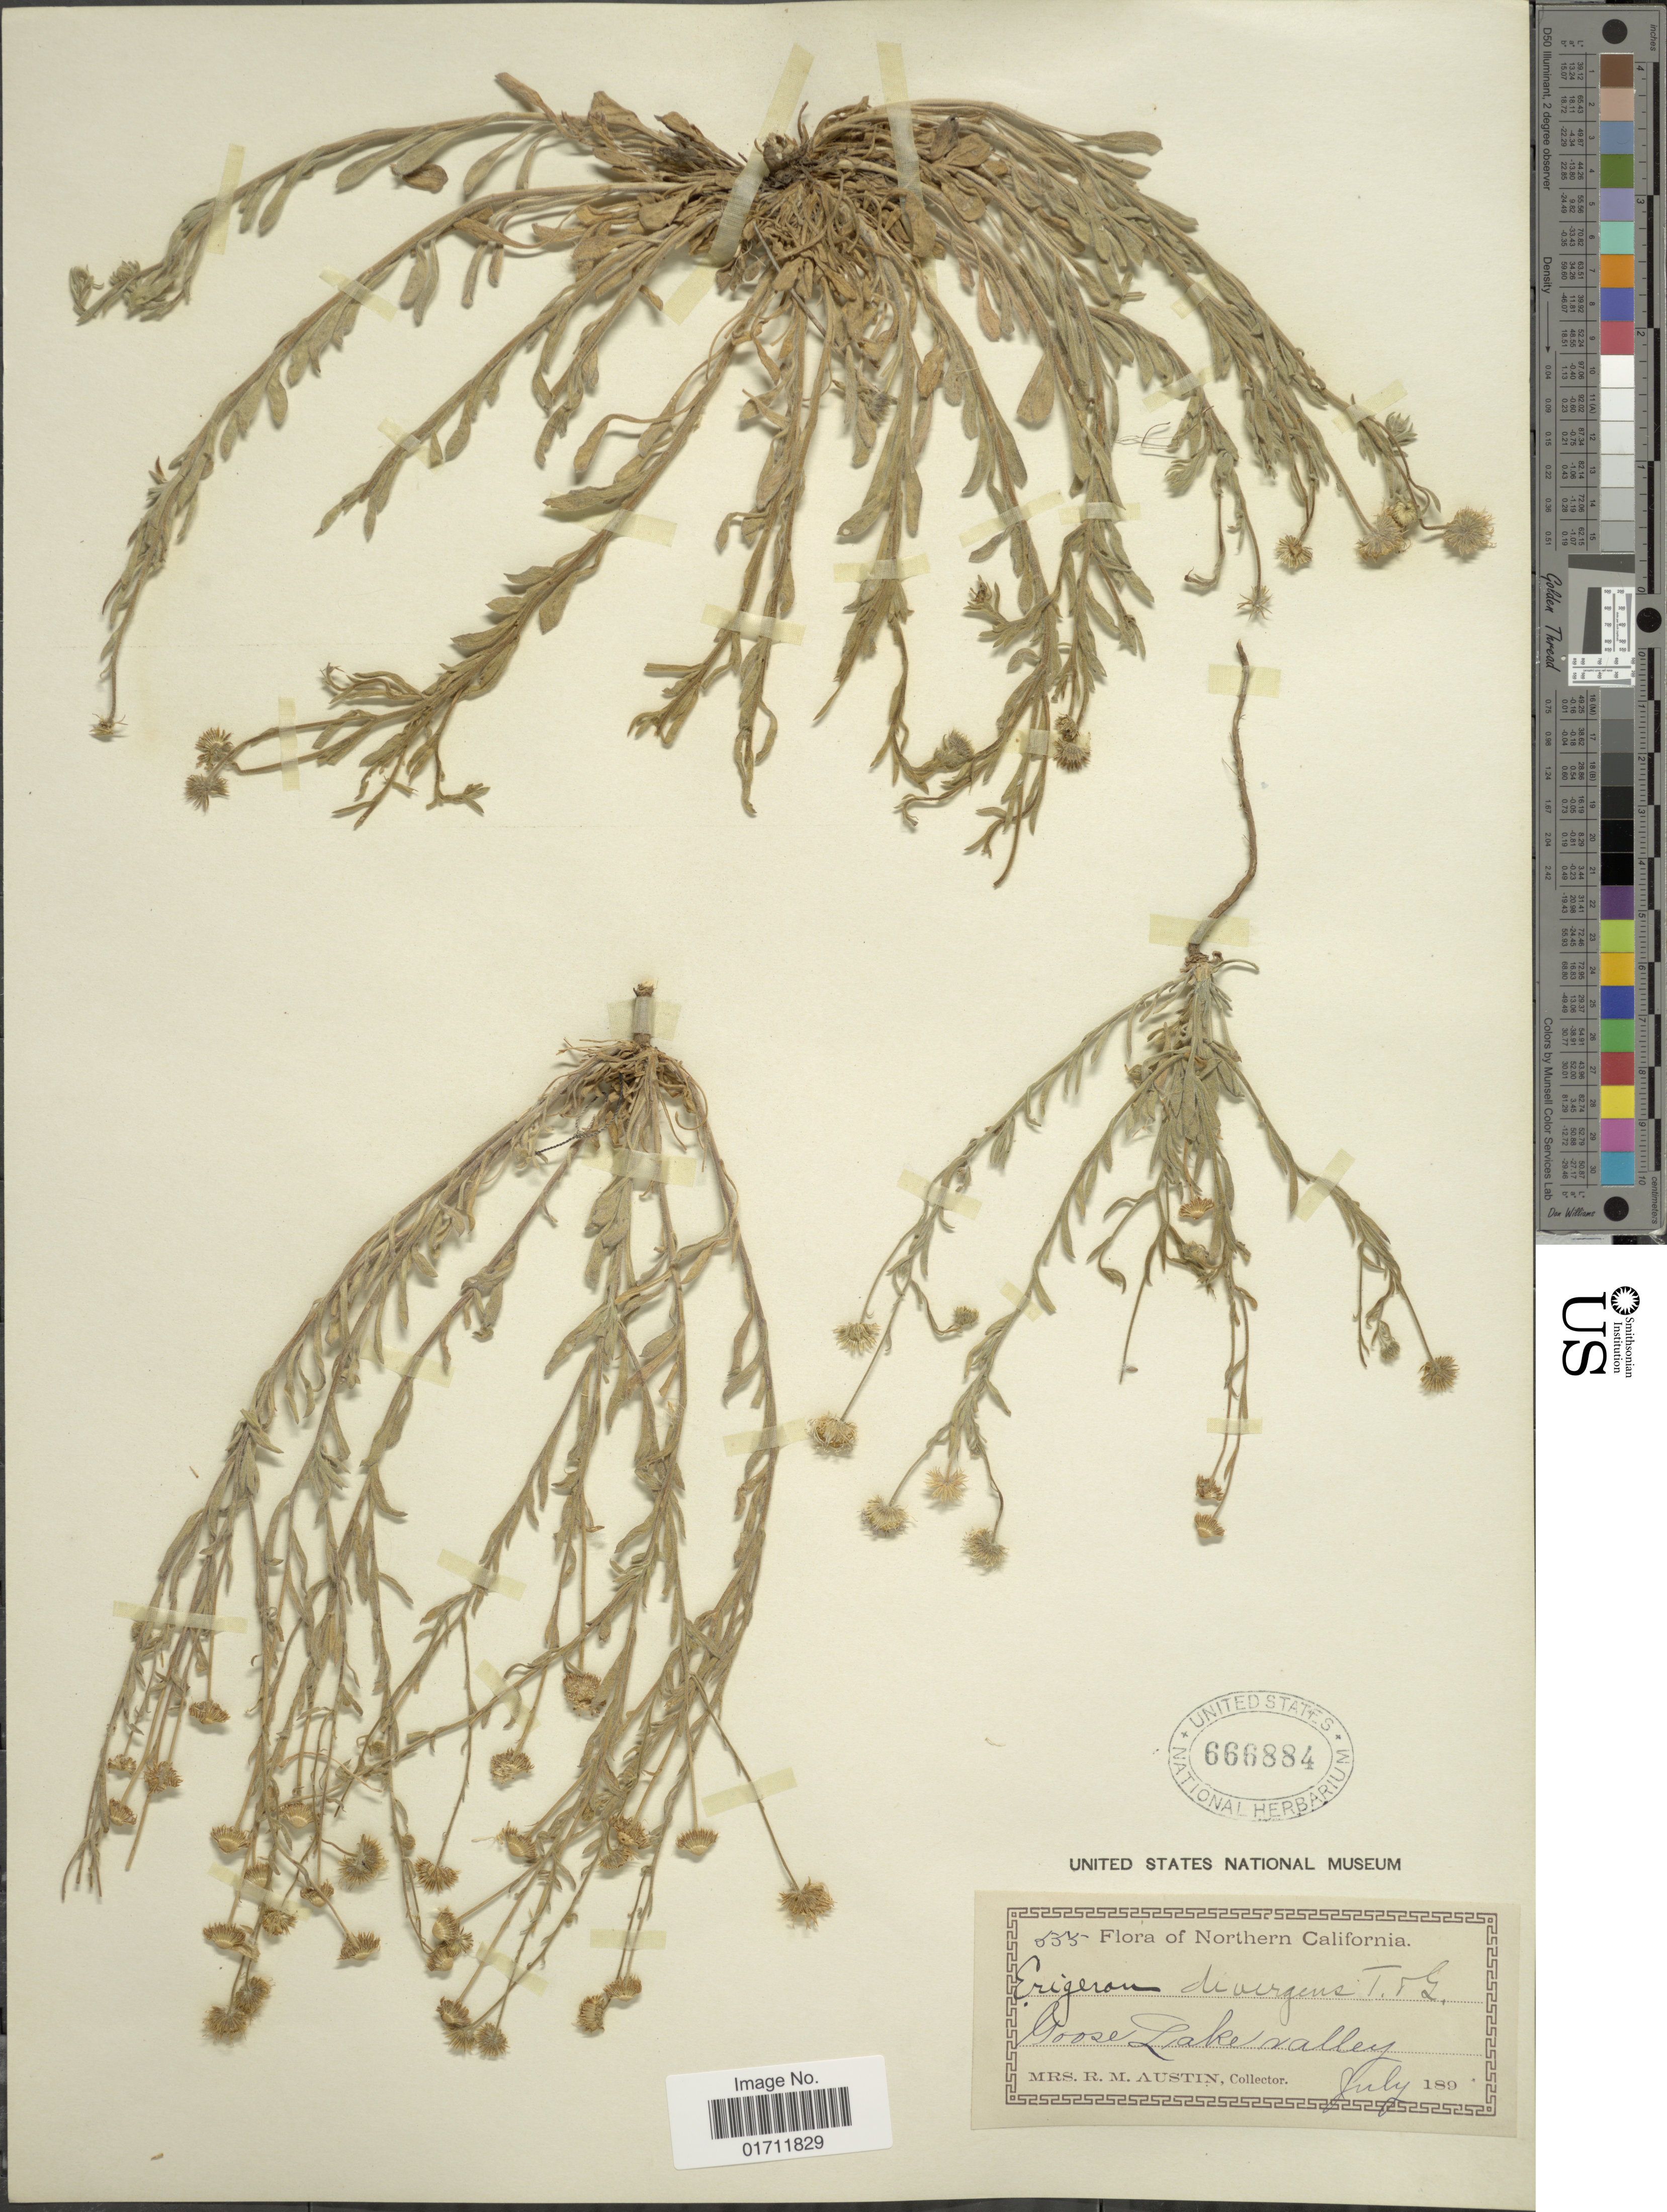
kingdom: Plantae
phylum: Tracheophyta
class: Magnoliopsida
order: Asterales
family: Asteraceae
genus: Erigeron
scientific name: Erigeron divergens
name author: Torr. & A. Gray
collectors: R. Austin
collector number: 555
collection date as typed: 189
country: United States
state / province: California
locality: Northern California, goose Lake valley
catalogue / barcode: US 666884